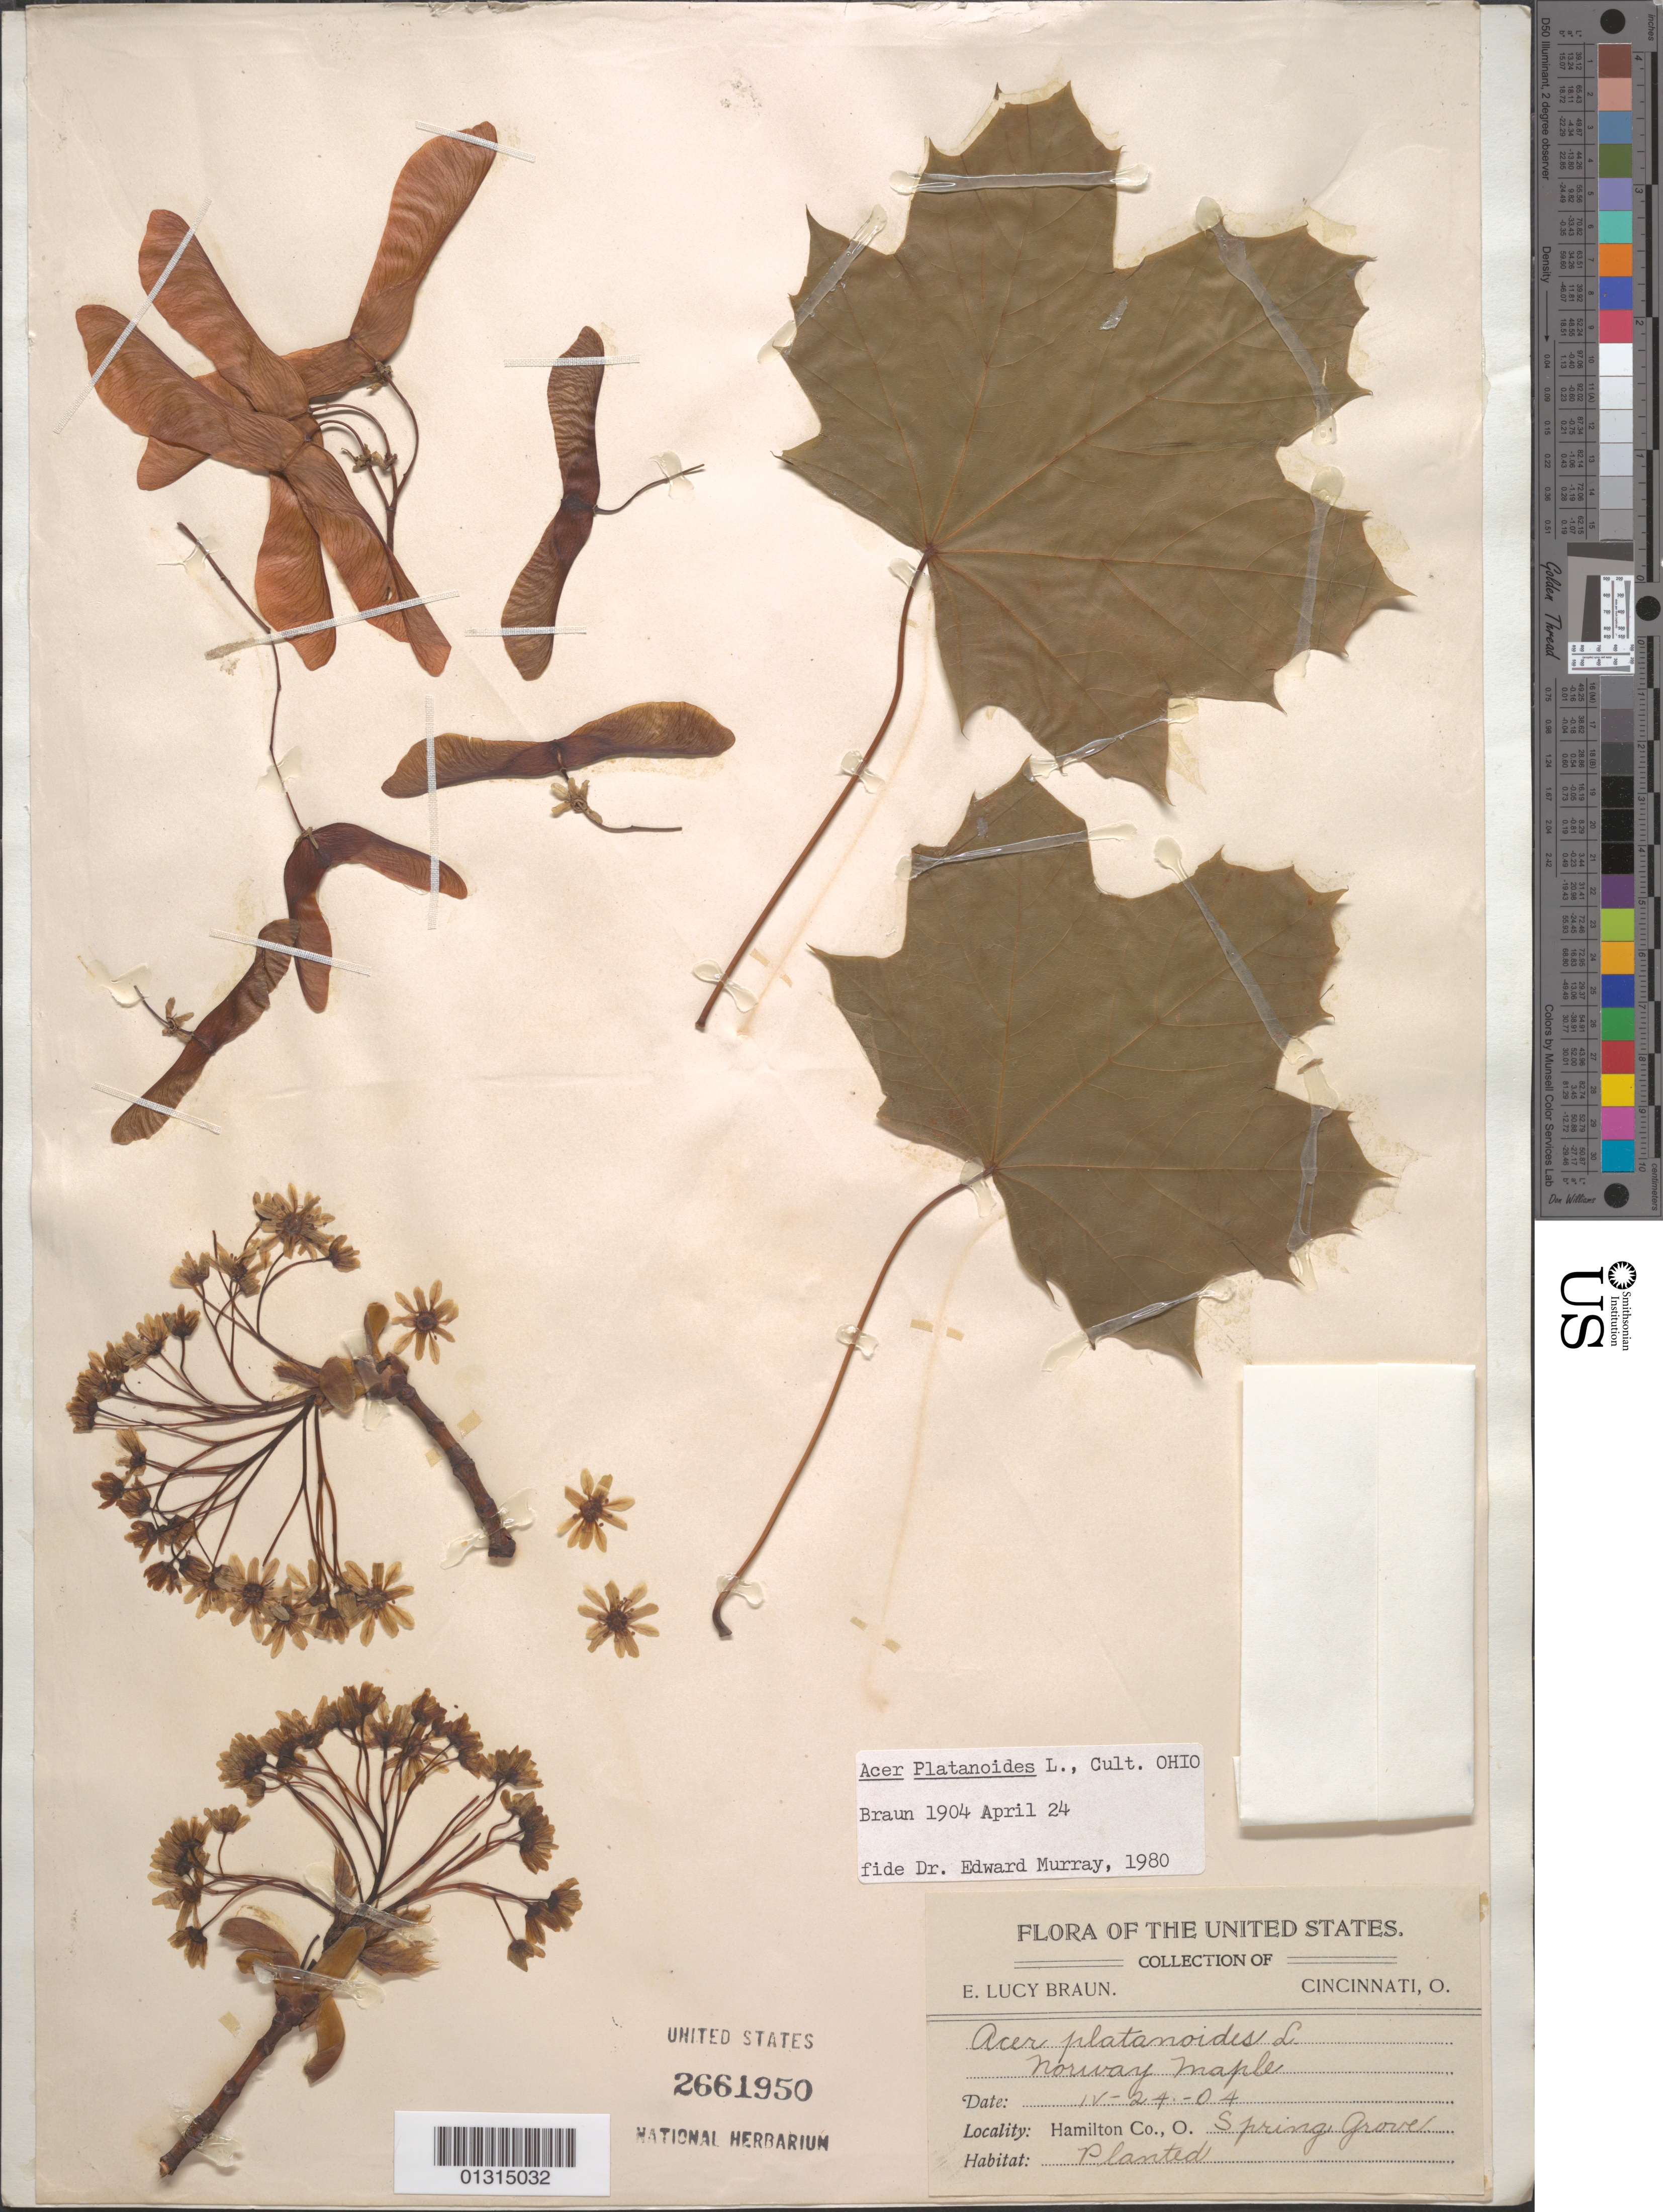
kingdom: Plantae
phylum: Tracheophyta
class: Magnoliopsida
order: Sapindales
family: Sapindaceae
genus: Acer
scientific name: Acer platanoides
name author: L.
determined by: Murray, Edward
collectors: E. L. Braun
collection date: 1904-04-24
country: United States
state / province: Ohio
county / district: Hamilton County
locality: Hamilton County, Spring Grove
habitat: Planted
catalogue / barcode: US 2661950